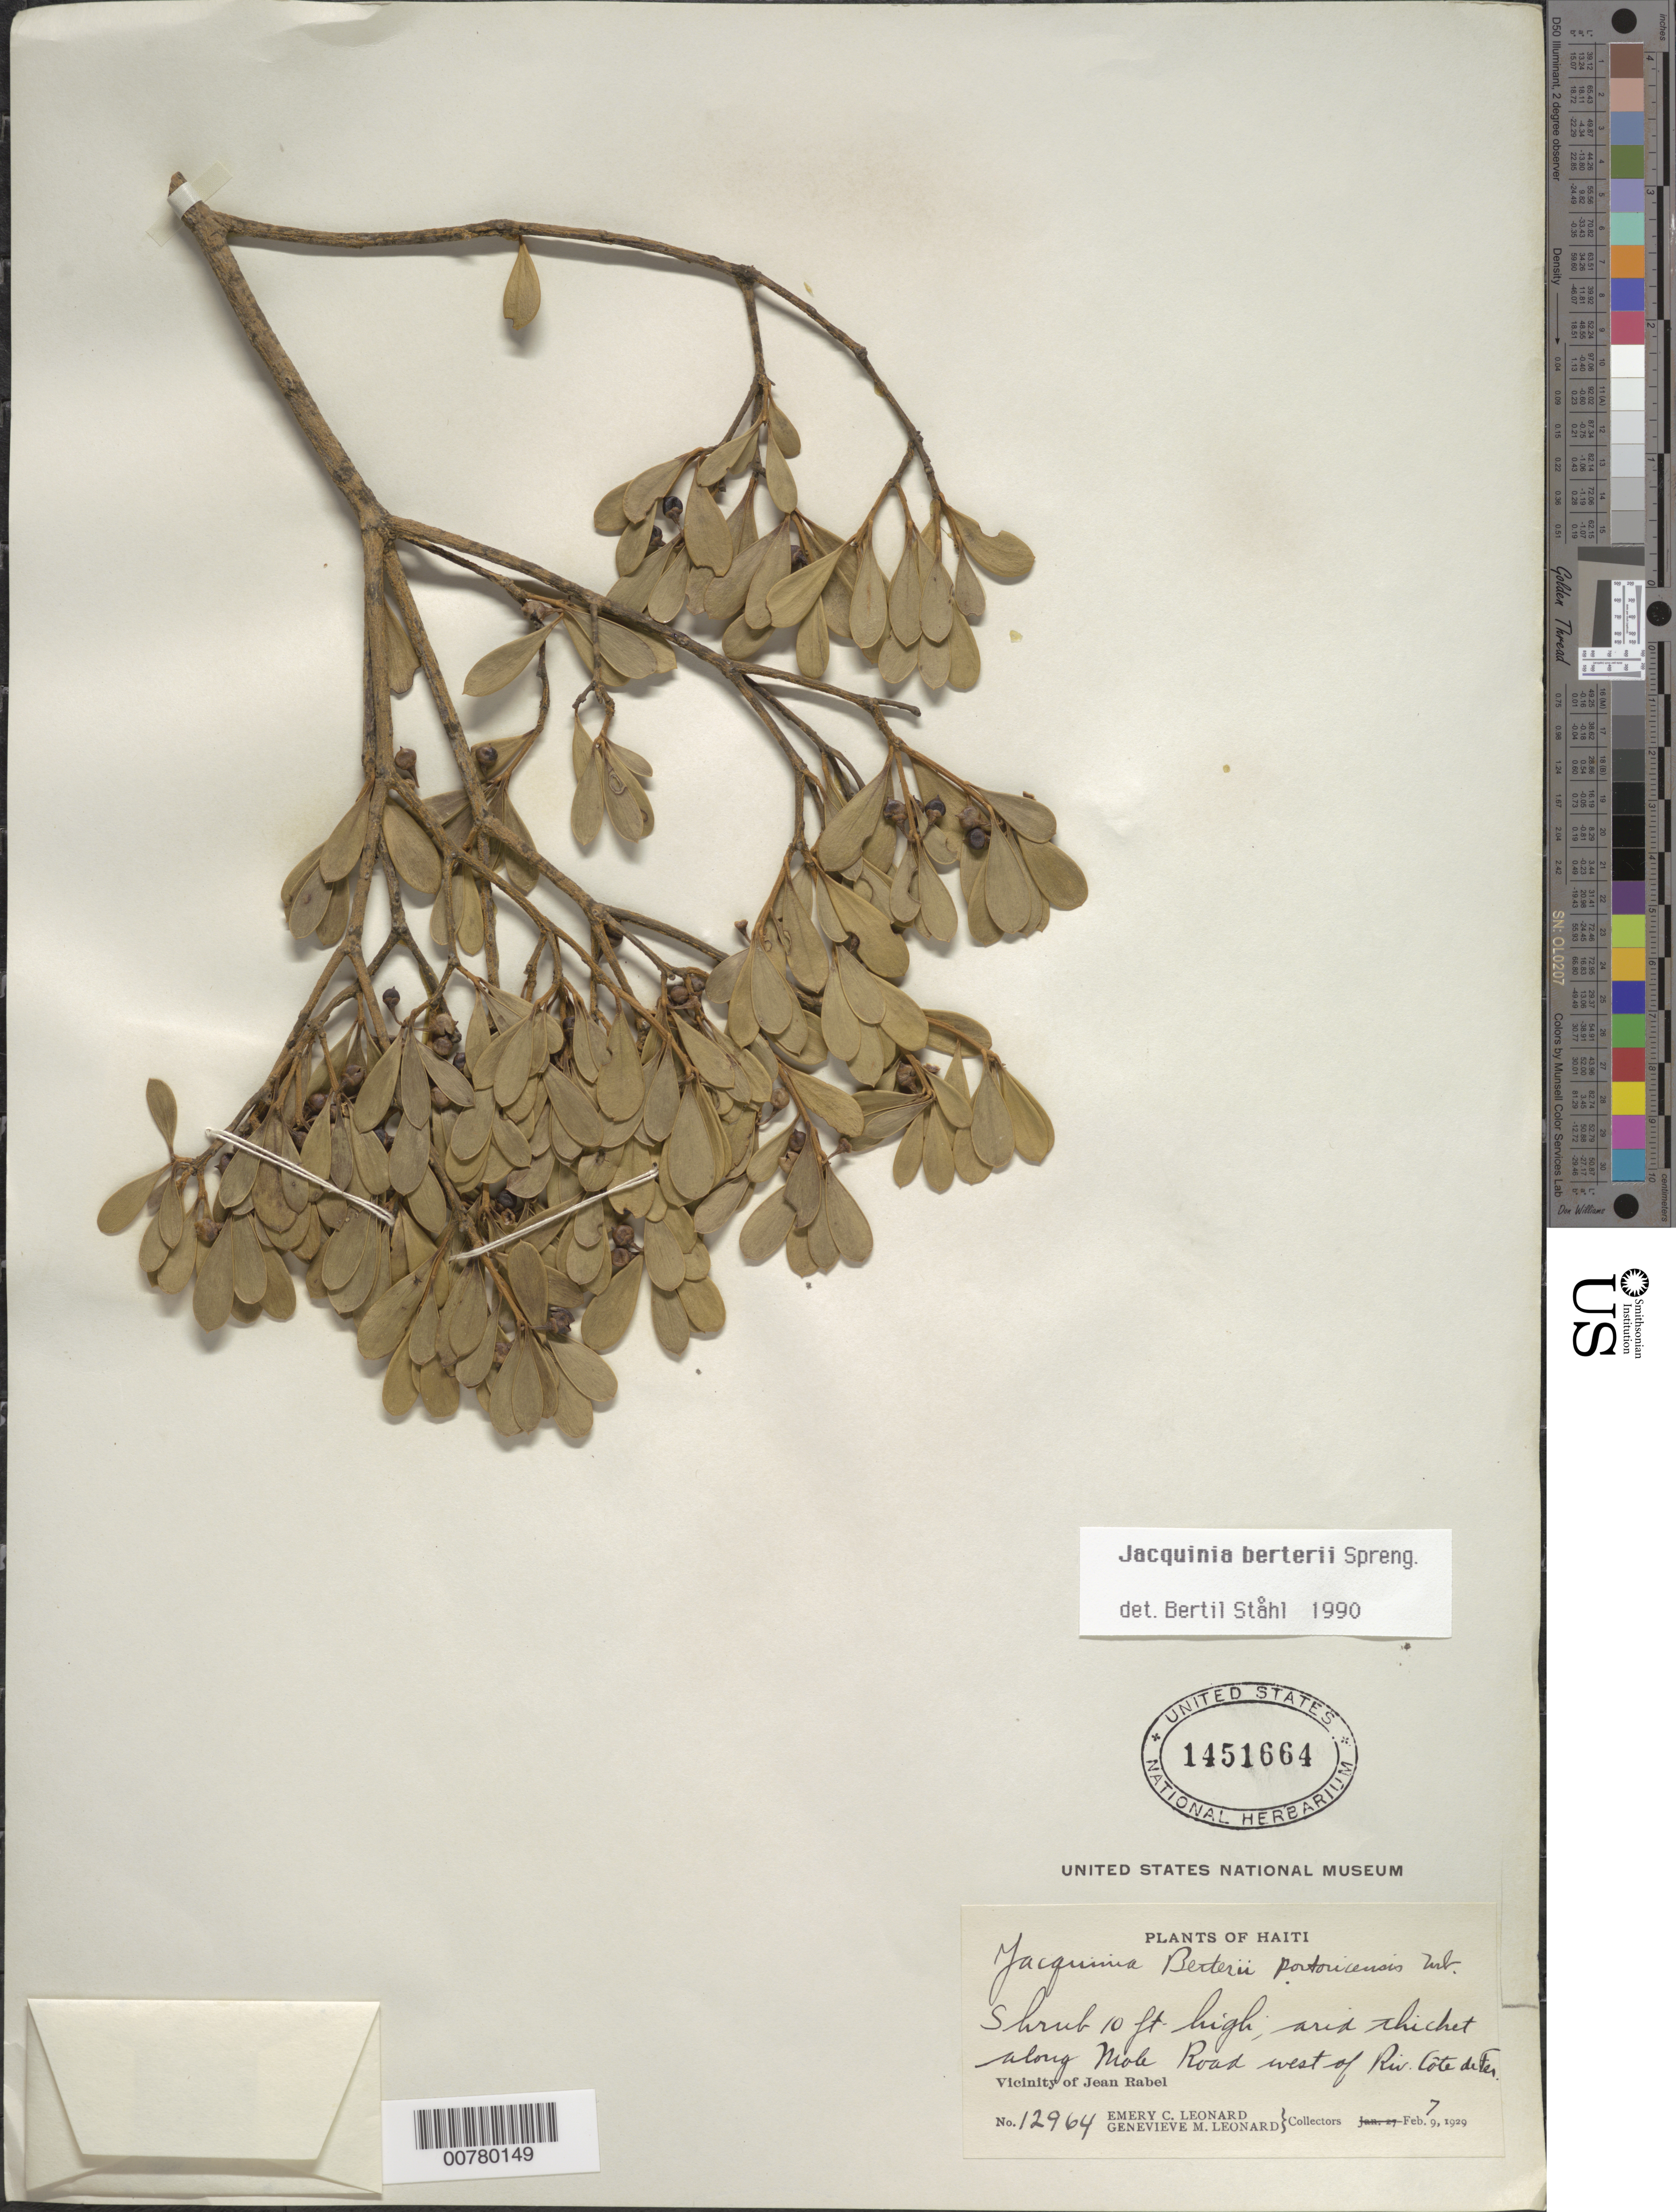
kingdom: Plantae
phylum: Tracheophyta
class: Magnoliopsida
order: Ericales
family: Primulaceae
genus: Jacquinia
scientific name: Jacquinia berteroi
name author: Spreng.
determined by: Ståhl, B.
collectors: E. C. Leonard & G. M. Leonard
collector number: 12964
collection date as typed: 07 Feb 1929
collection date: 1929-02-07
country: Haiti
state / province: Nord-Ouest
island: Hispaniola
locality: Vicinity of Jean Rabel, road west of Riv. Côte de Fer.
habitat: Arid thicket along mole.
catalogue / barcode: US 1451664